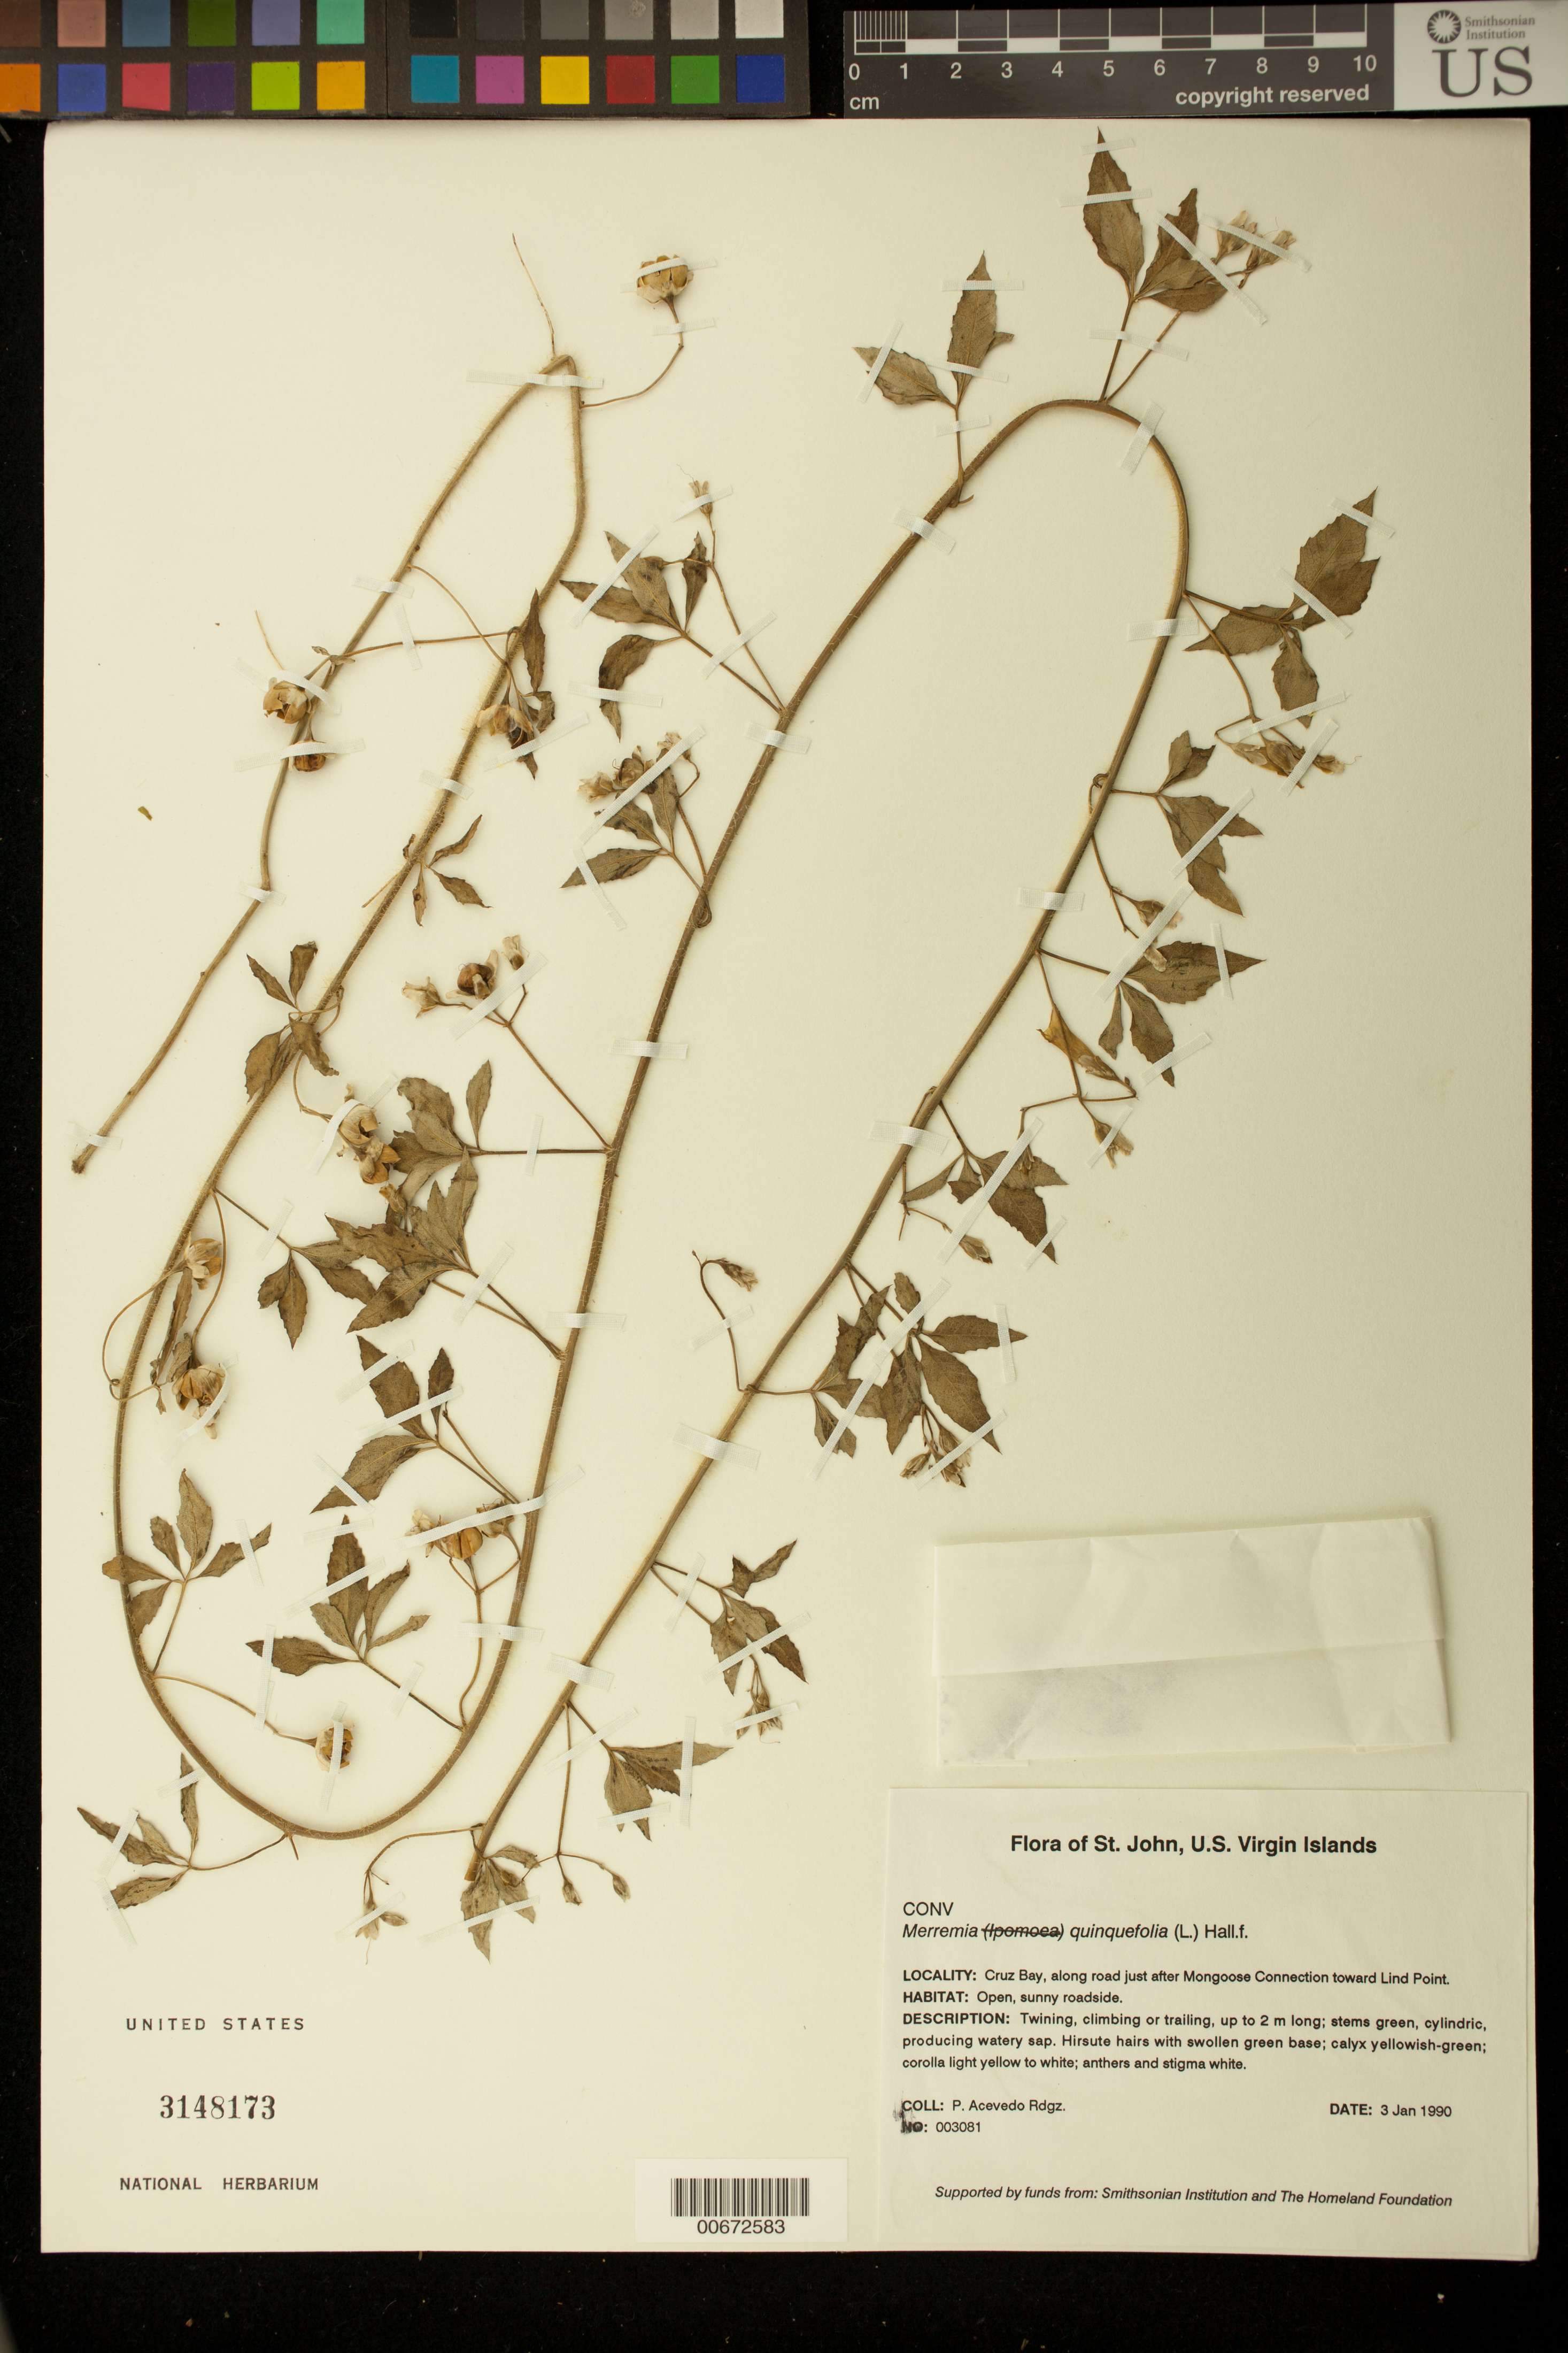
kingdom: Plantae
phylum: Tracheophyta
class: Magnoliopsida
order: Solanales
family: Convolvulaceae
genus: Distimake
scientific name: Distimake quinquefolius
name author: (L.) A. R. Simões & Staples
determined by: Strong, Mark T., (BOT), Smithsonian Institution - National Museum of Natural History (UNITED STATES)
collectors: P. Acevedo-Rodr.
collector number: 3081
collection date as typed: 03 Jan 1990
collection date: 1990-01-03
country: U.S. Virgin Islands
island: St. John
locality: Cruz Bay Quarter; Cruz Bay, along road just after Mongoose Connection toward Lind Point.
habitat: Open, sunny roadside.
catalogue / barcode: US 3148173